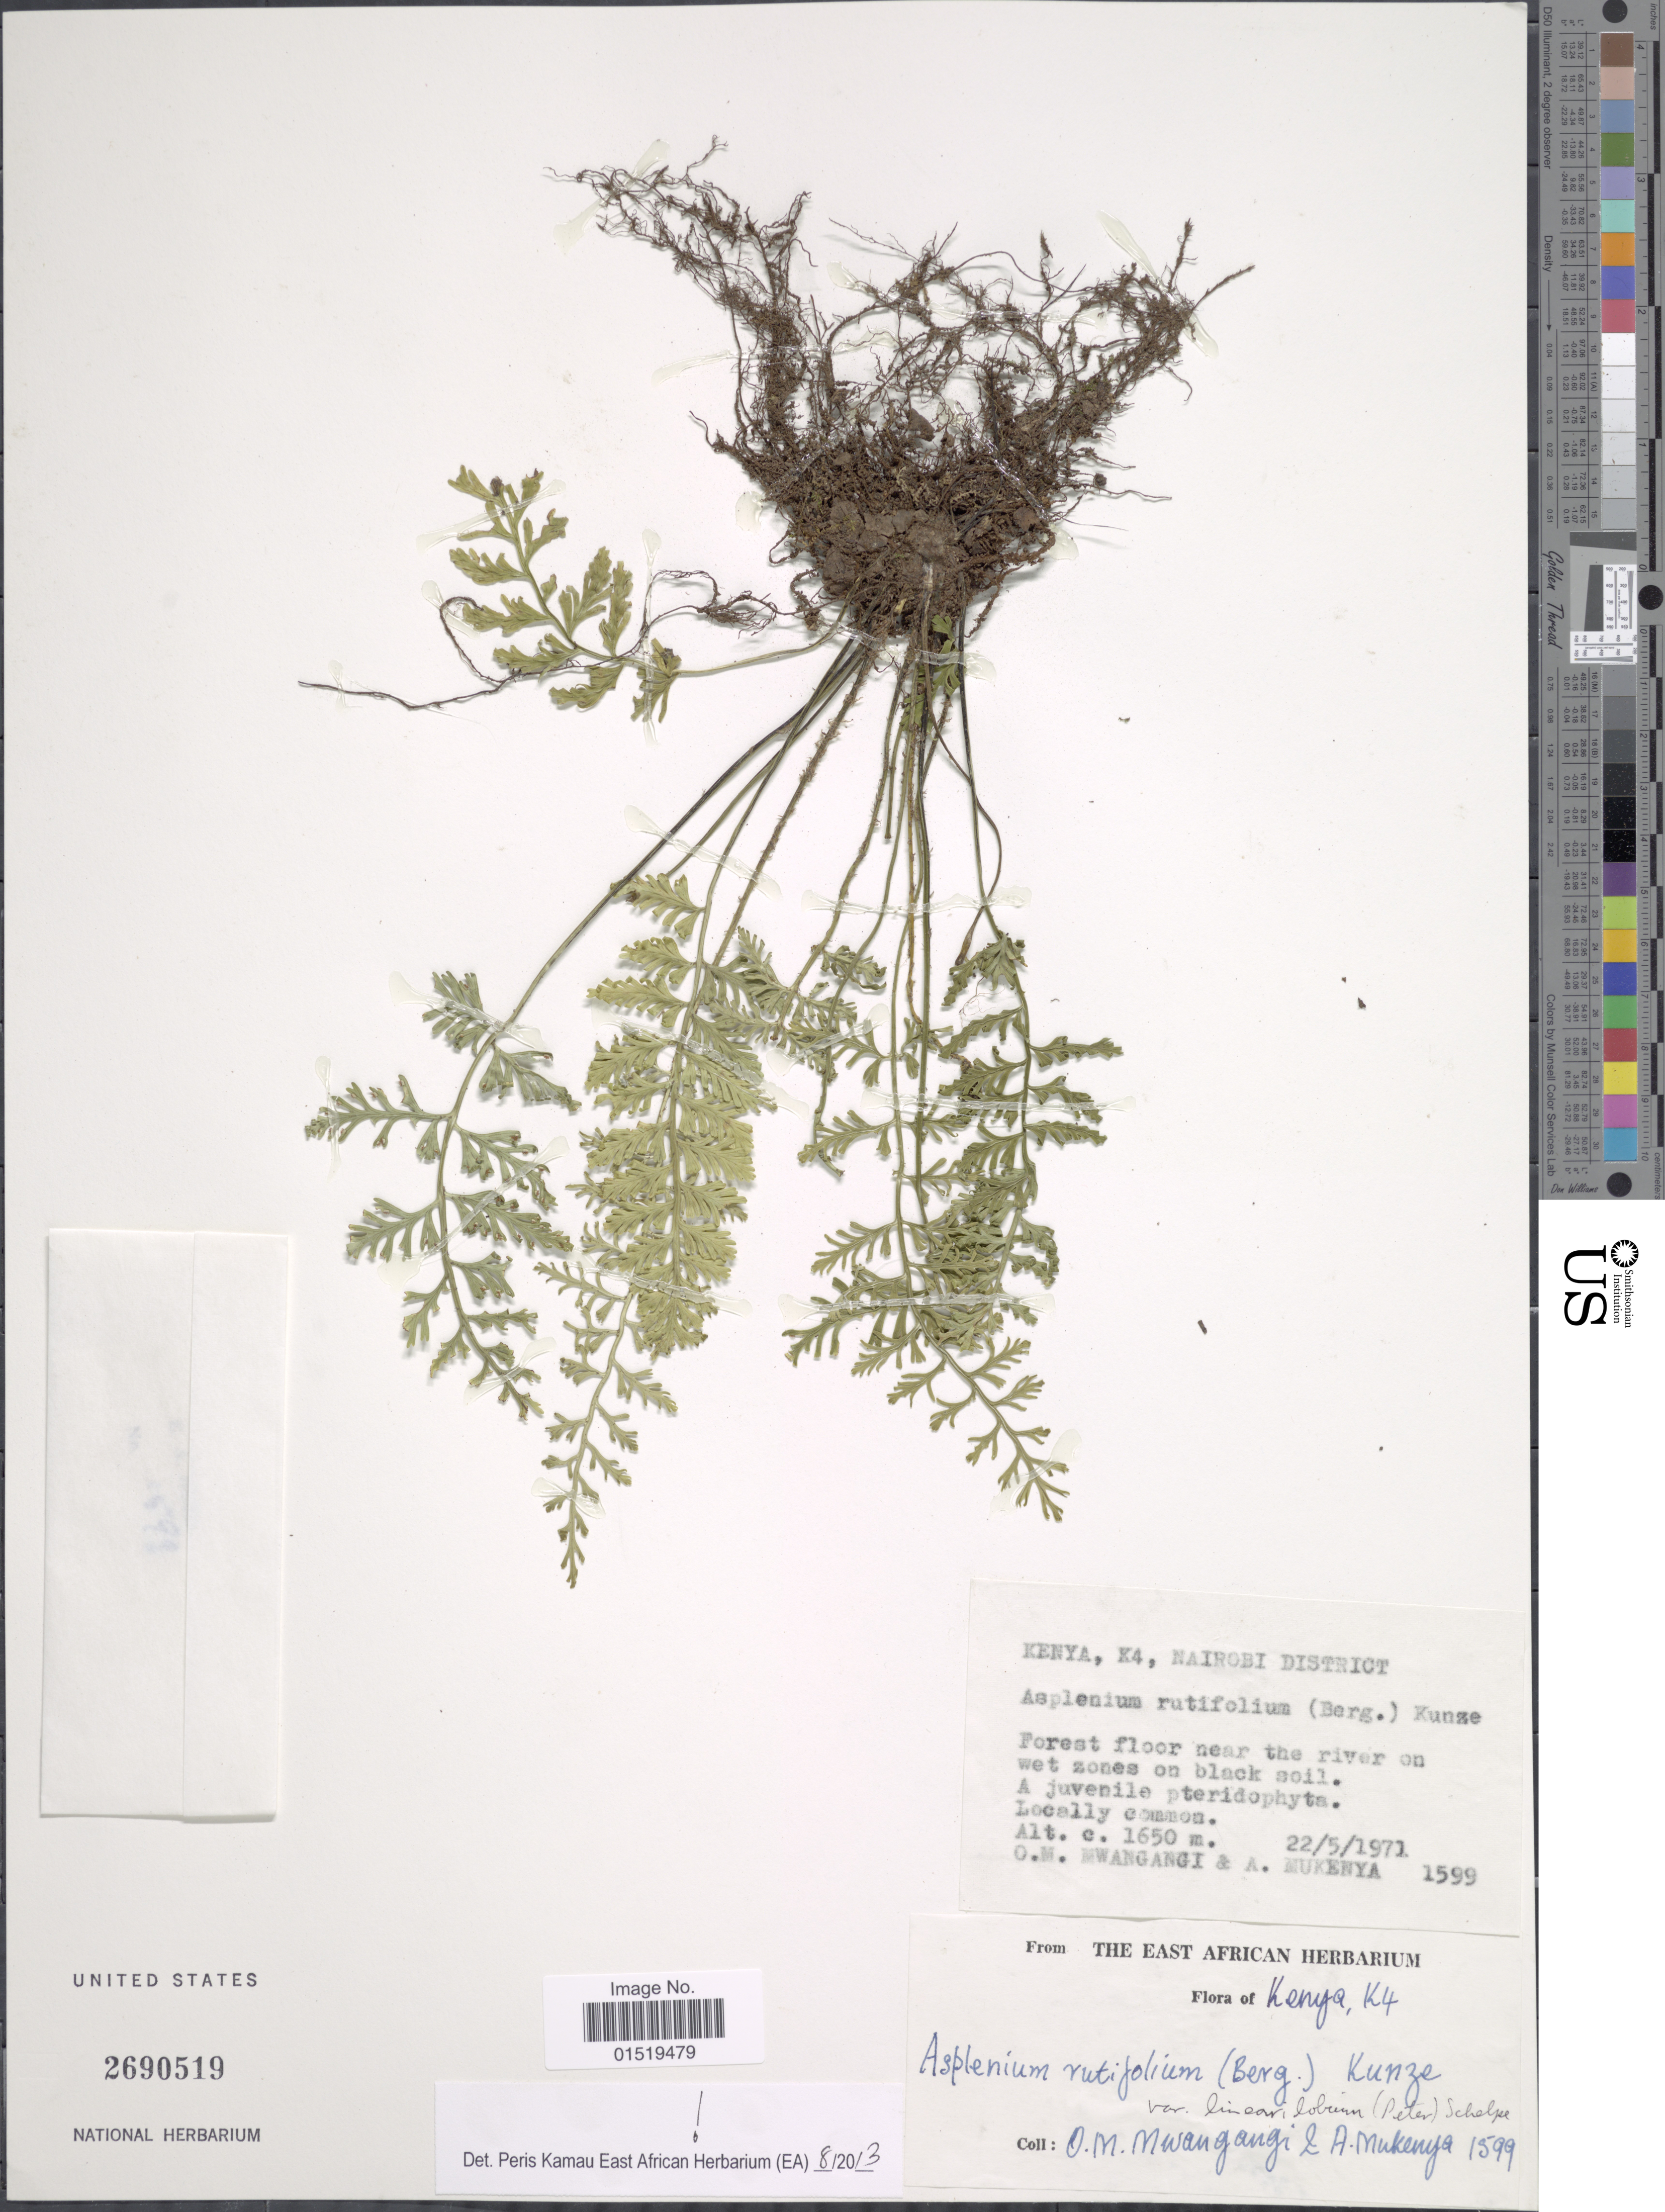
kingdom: Plantae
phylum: Tracheophyta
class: Polypodiopsida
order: Polypodiales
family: Aspleniaceae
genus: Asplenium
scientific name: Asplenium rutifolium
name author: (P.J. Bergius) Kunze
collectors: O. M. Mwangangi & A. Mukenya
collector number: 1599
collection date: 1971-05-22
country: Kenya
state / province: Nairobi Area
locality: Kenya, K4, Nairobi District.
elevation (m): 1650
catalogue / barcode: US 2690519